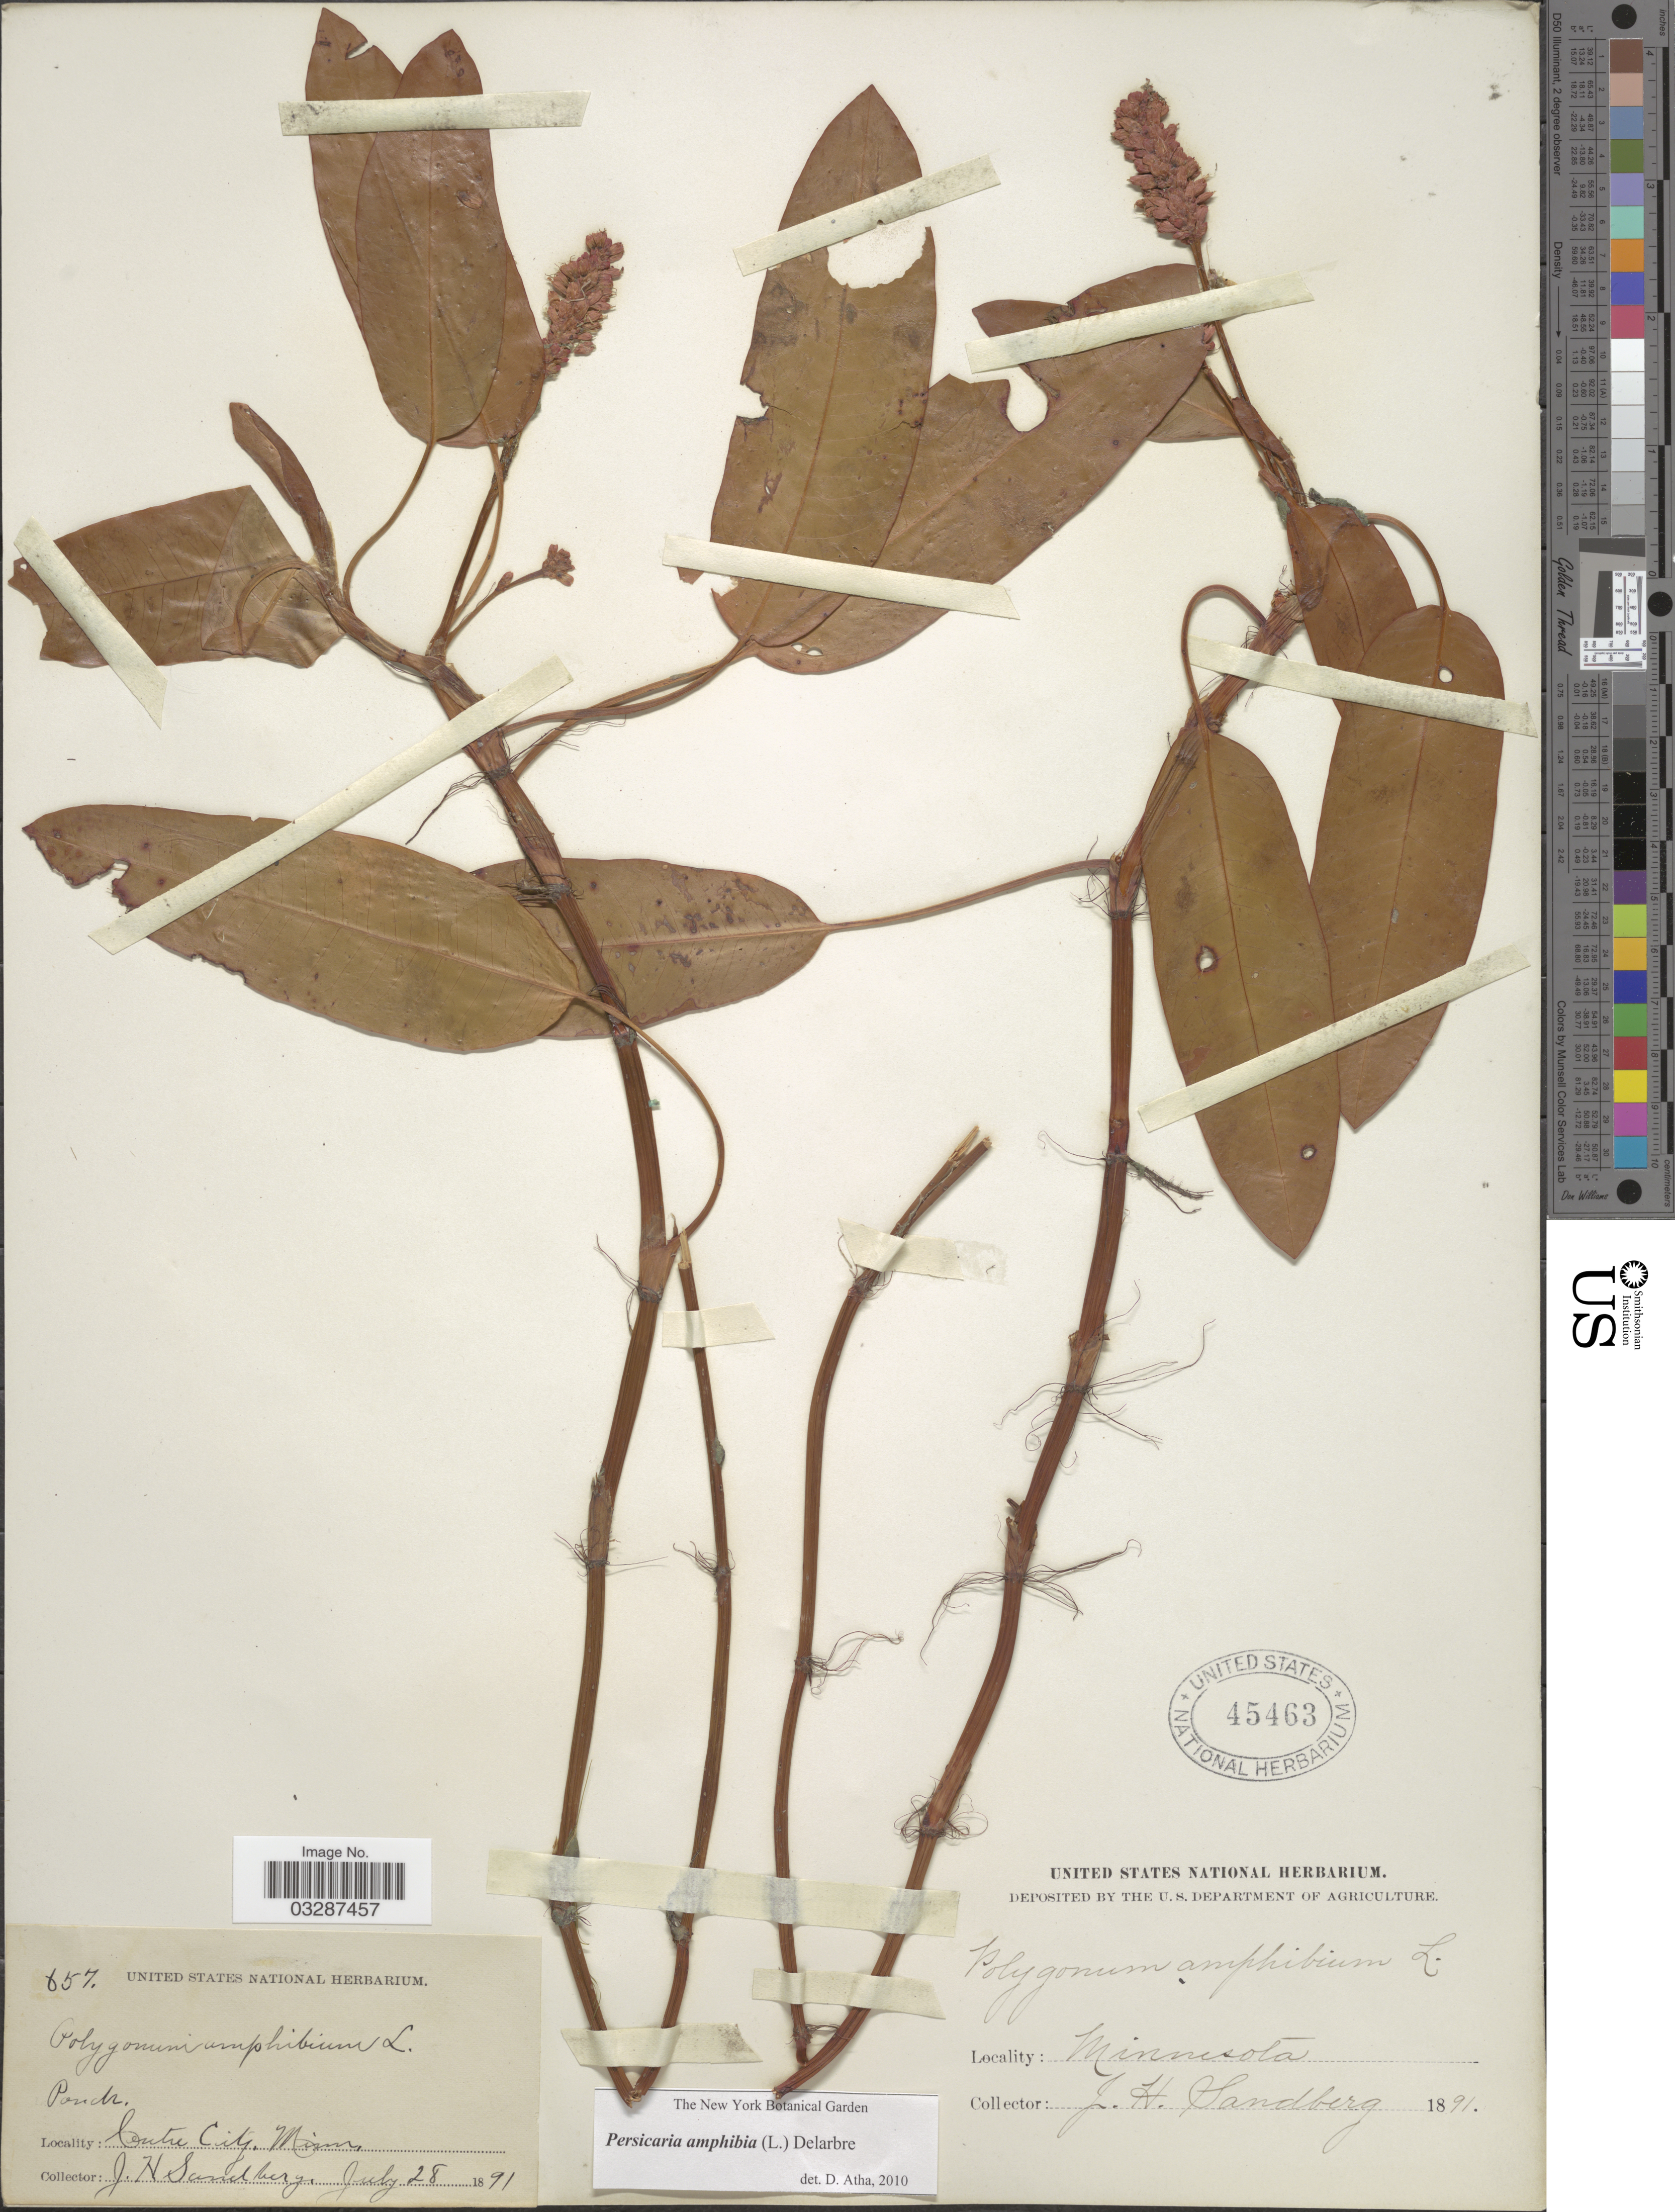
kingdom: Plantae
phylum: Tracheophyta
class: Magnoliopsida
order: Caryophyllales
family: Polygonaceae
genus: Persicaria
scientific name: Persicaria amphibia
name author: (L.) Delarbre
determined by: Atha, D. E.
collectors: J. H. Sandberg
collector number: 657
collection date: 1891-07-28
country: United States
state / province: Minnesota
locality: Center City.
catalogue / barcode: US 45463